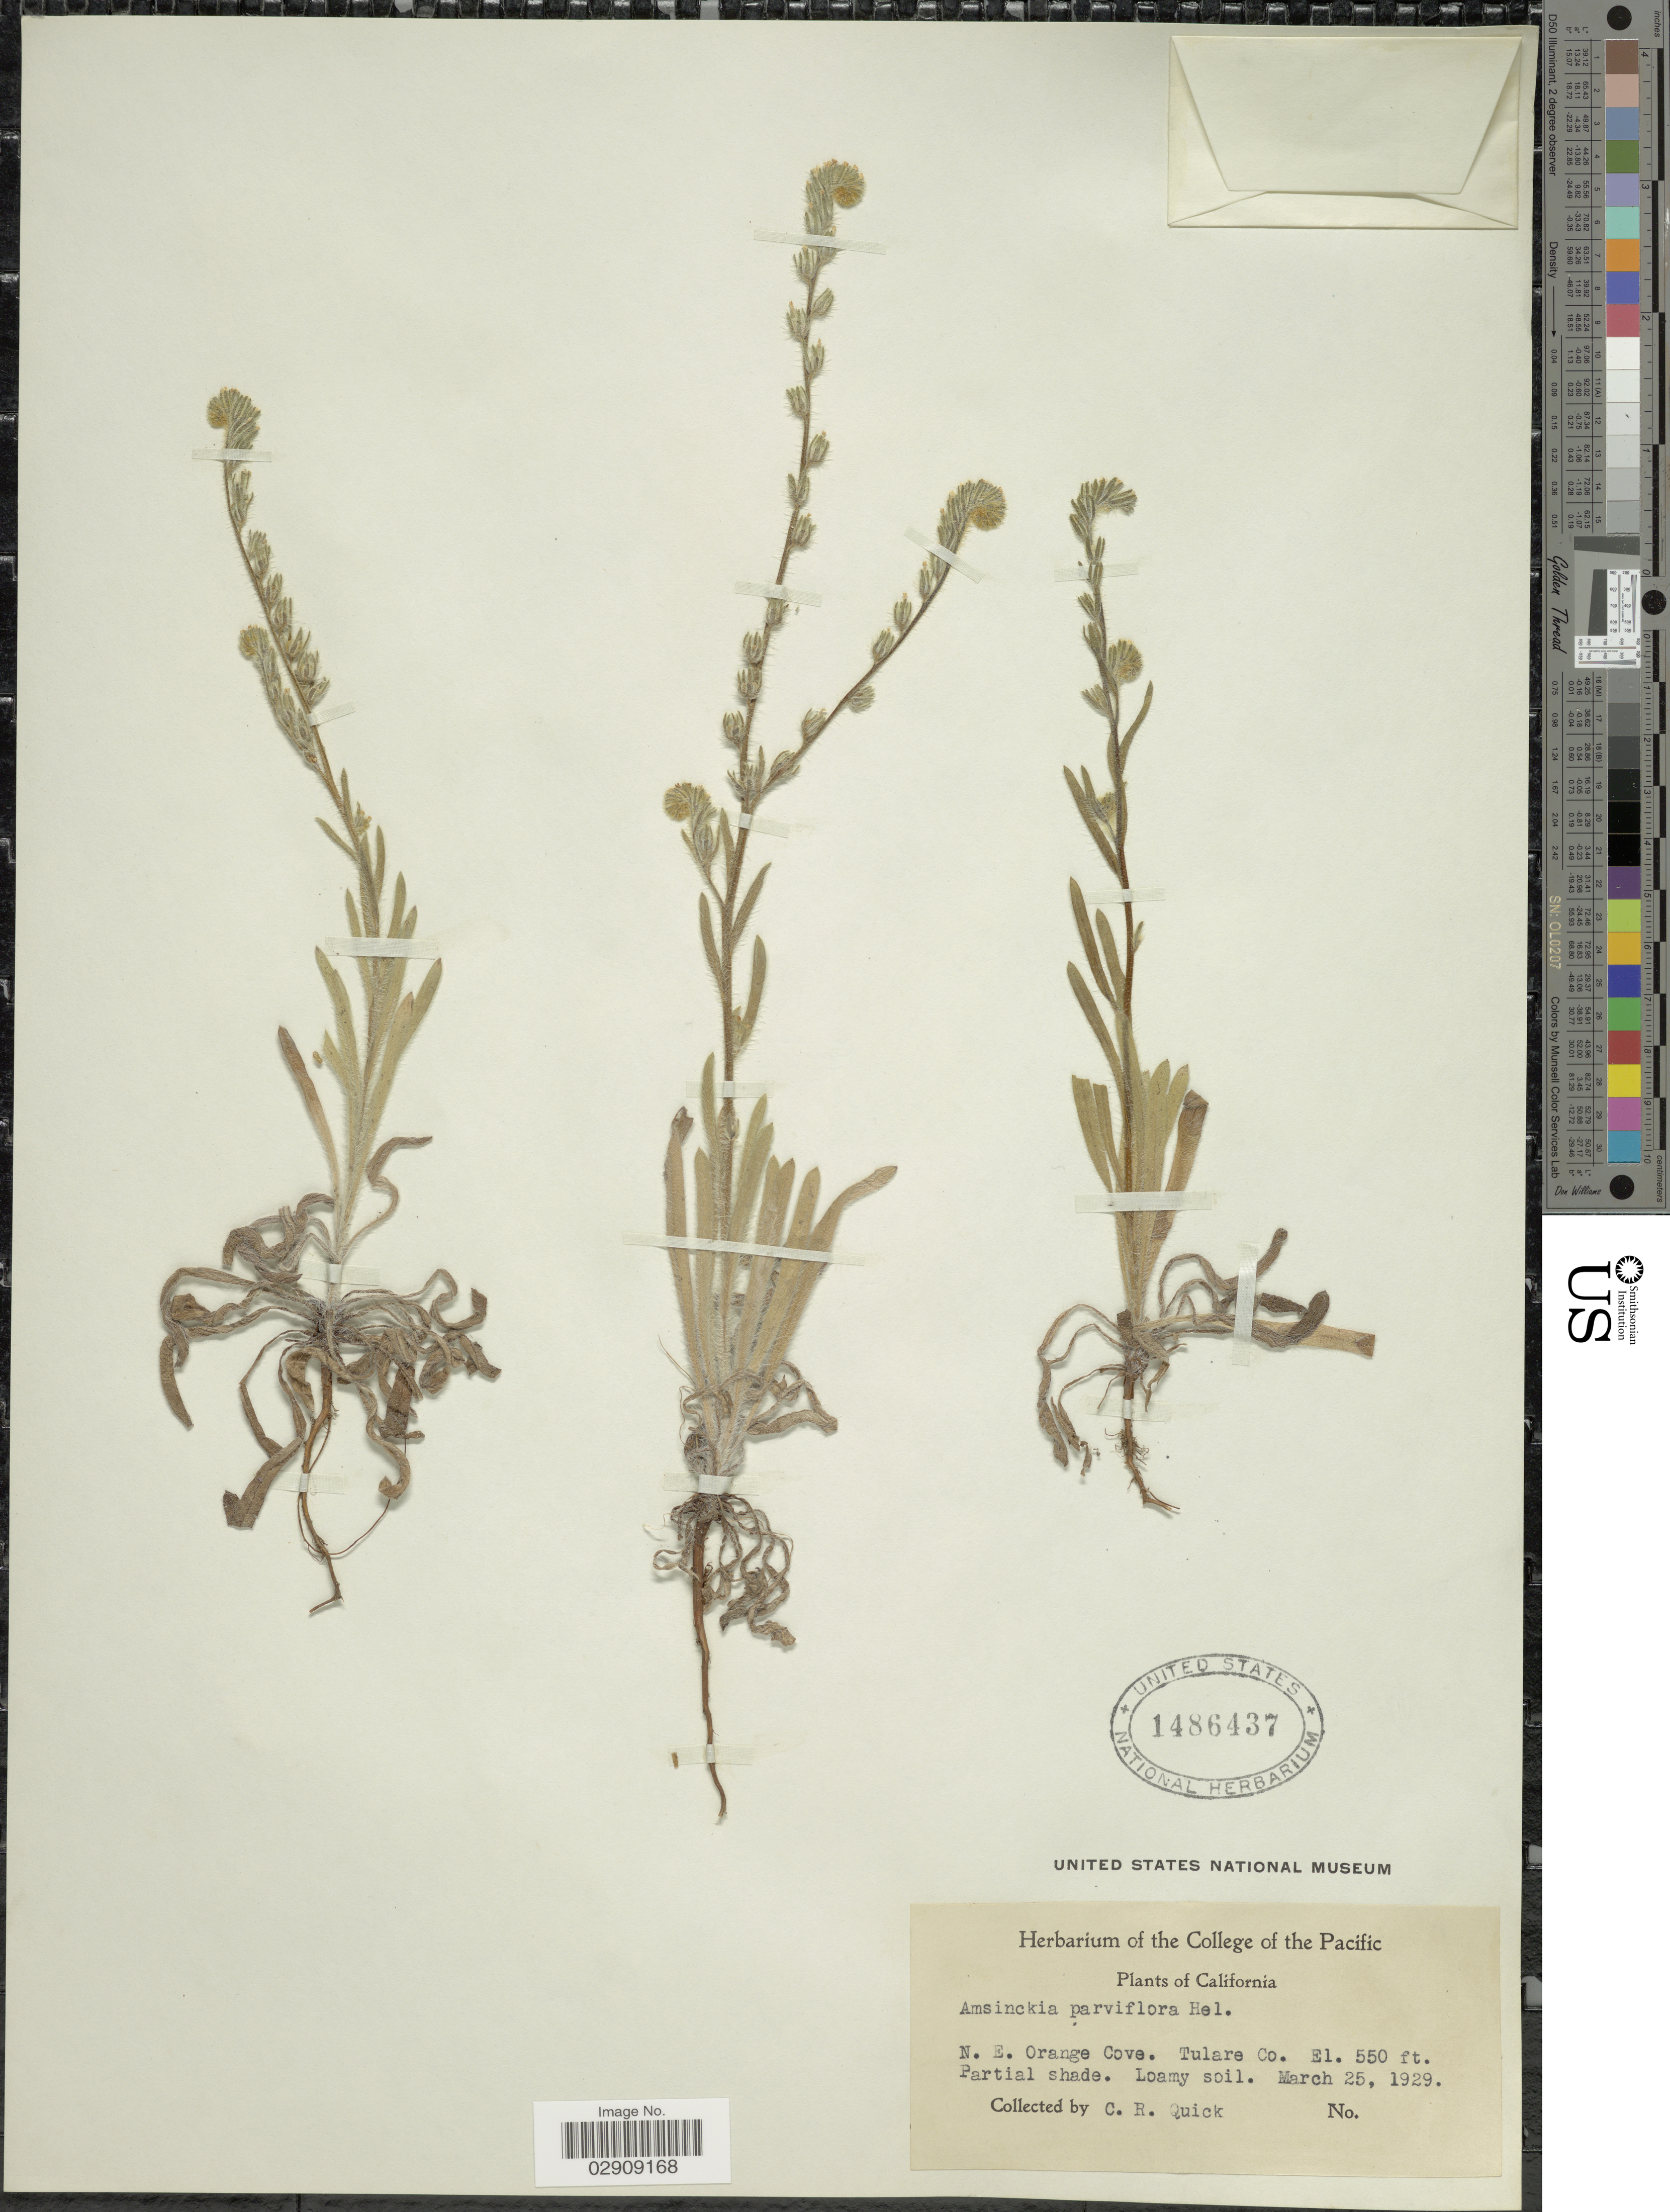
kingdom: Plantae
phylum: Tracheophyta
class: Magnoliopsida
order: Boraginales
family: Boraginaceae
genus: Amsinckia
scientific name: Amsinckia menziesii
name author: A. Nelson & J.F. Macbr.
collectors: C. Quick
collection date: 1929-03-25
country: United States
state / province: California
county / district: Tulare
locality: N. E. Orange Cove. Tulare Co.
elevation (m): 168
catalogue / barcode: US 1486437